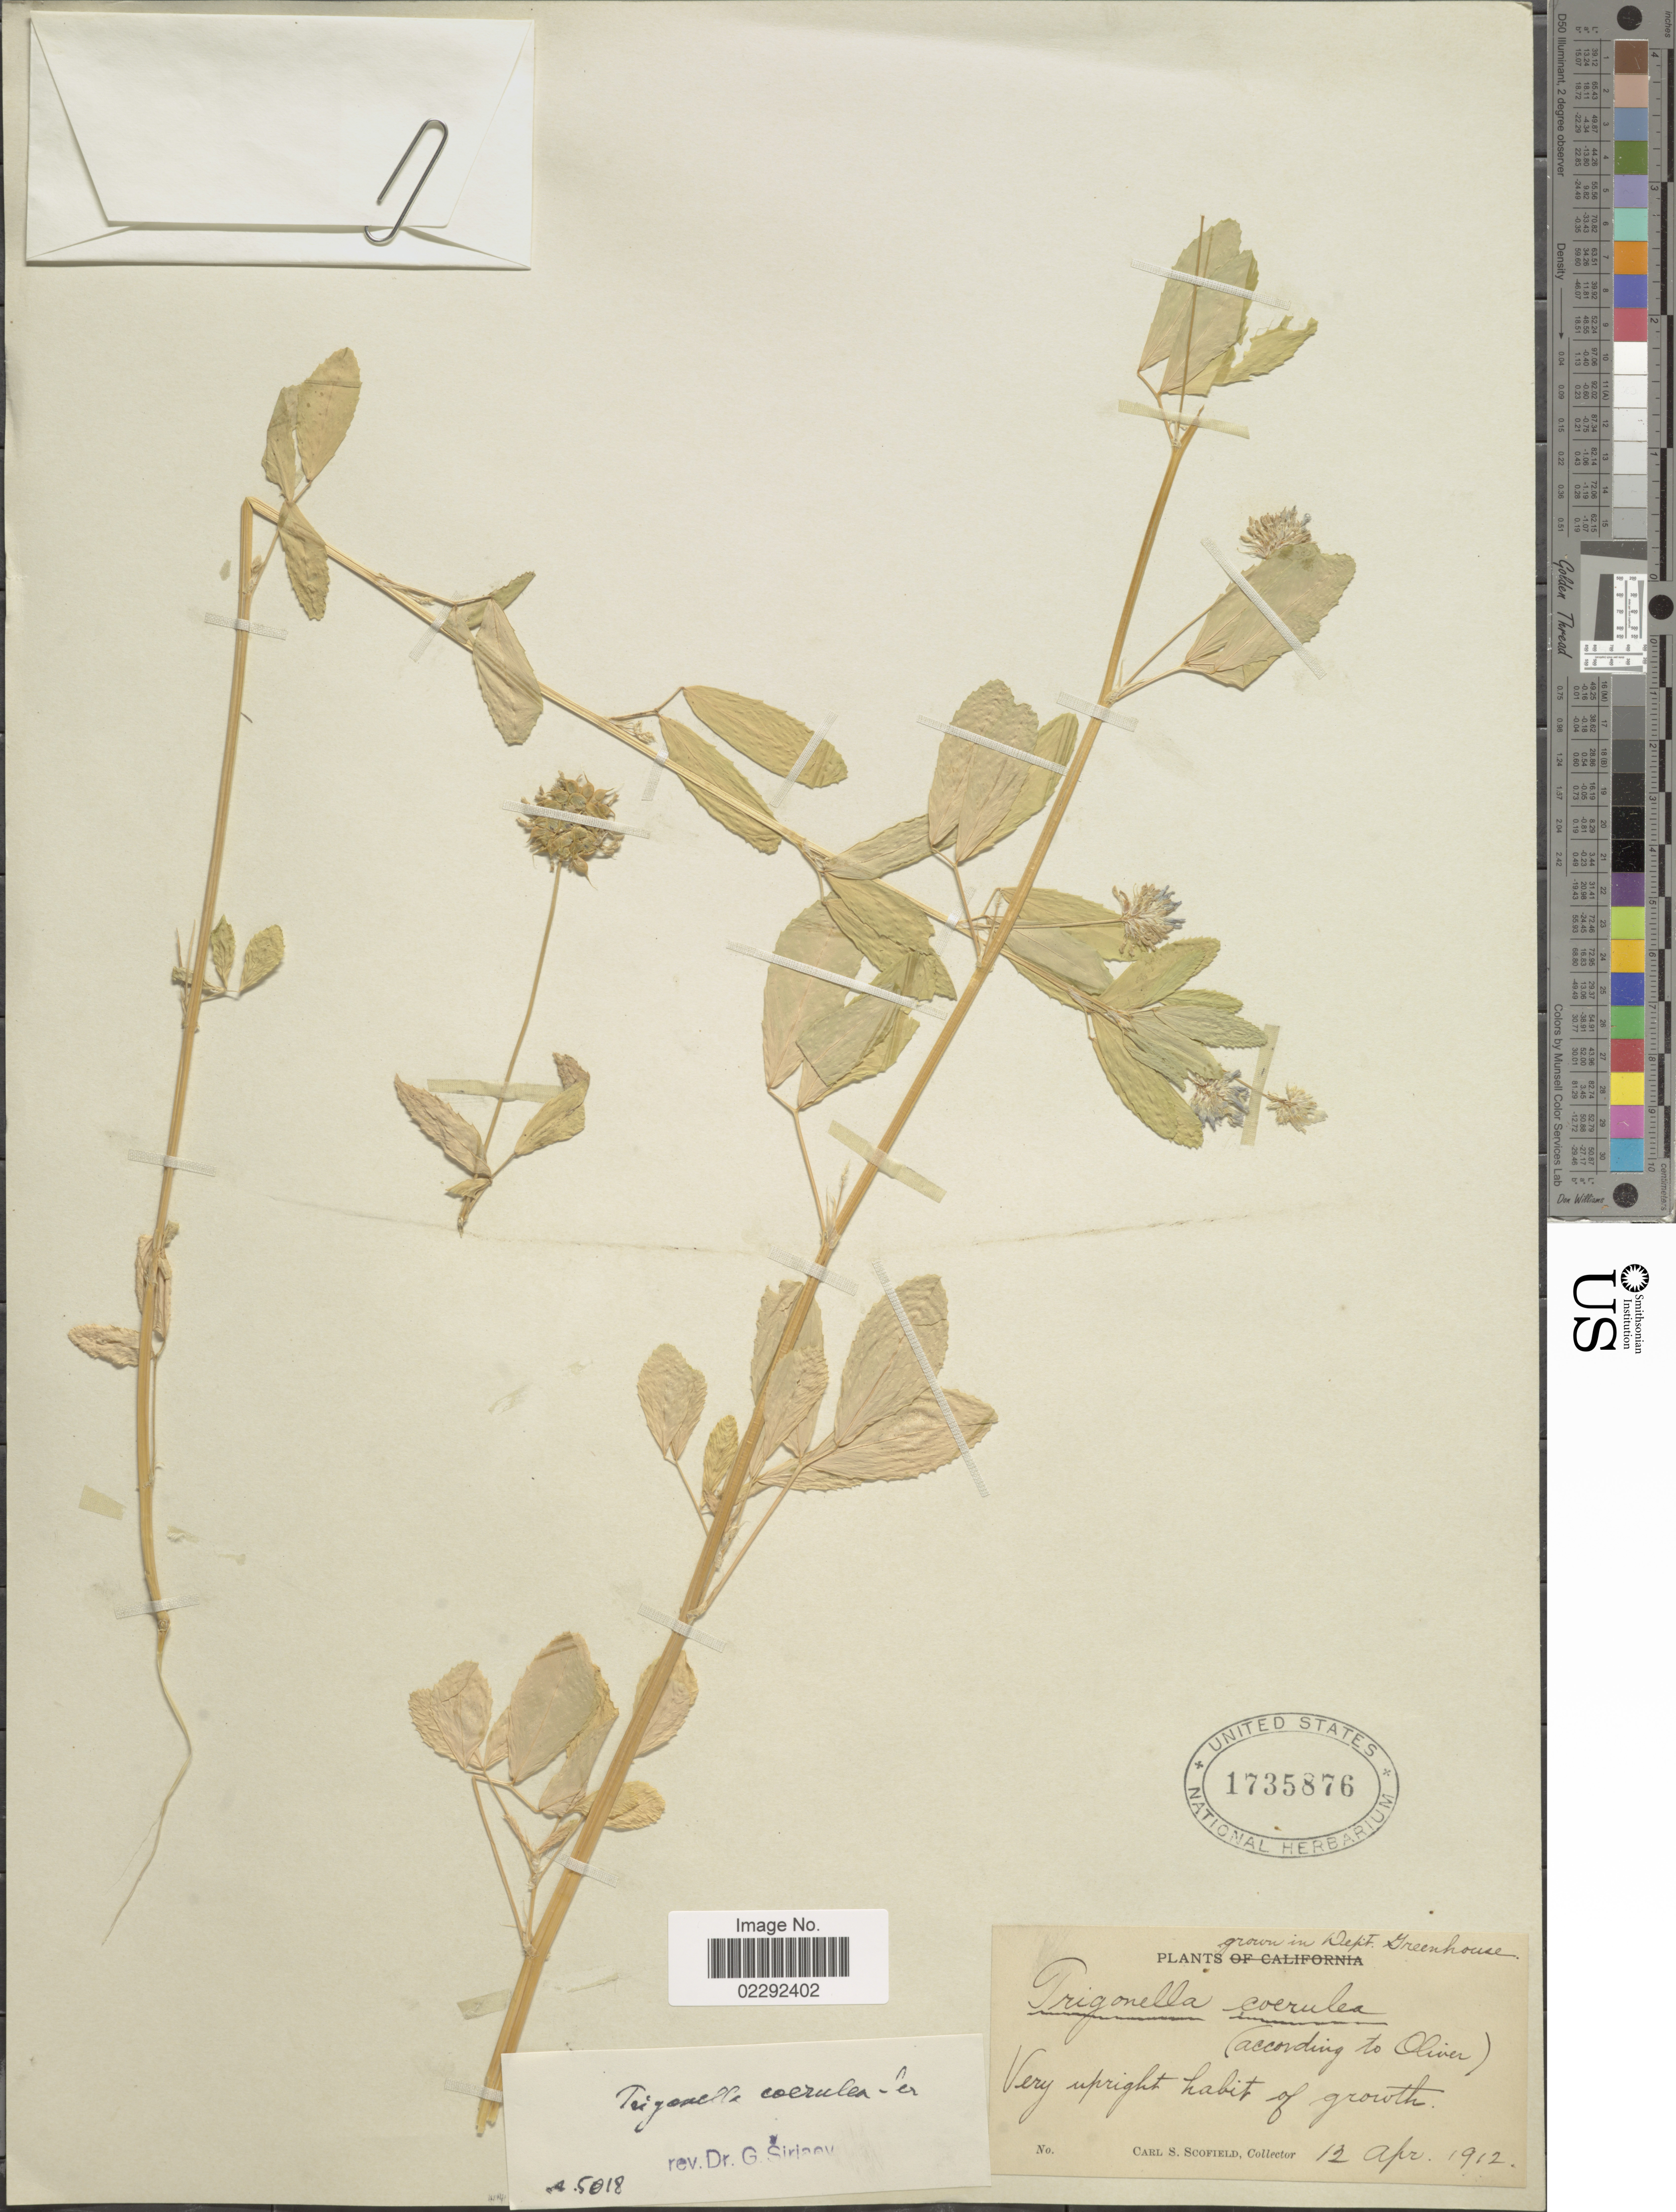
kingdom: Plantae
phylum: Tracheophyta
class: Magnoliopsida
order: Fabales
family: Fabaceae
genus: Trigonella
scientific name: Trigonella coerulea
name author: (Desr.) Ser.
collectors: C. Scofield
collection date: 1912-04-12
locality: Dept. Greenhouse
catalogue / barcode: US 1735876